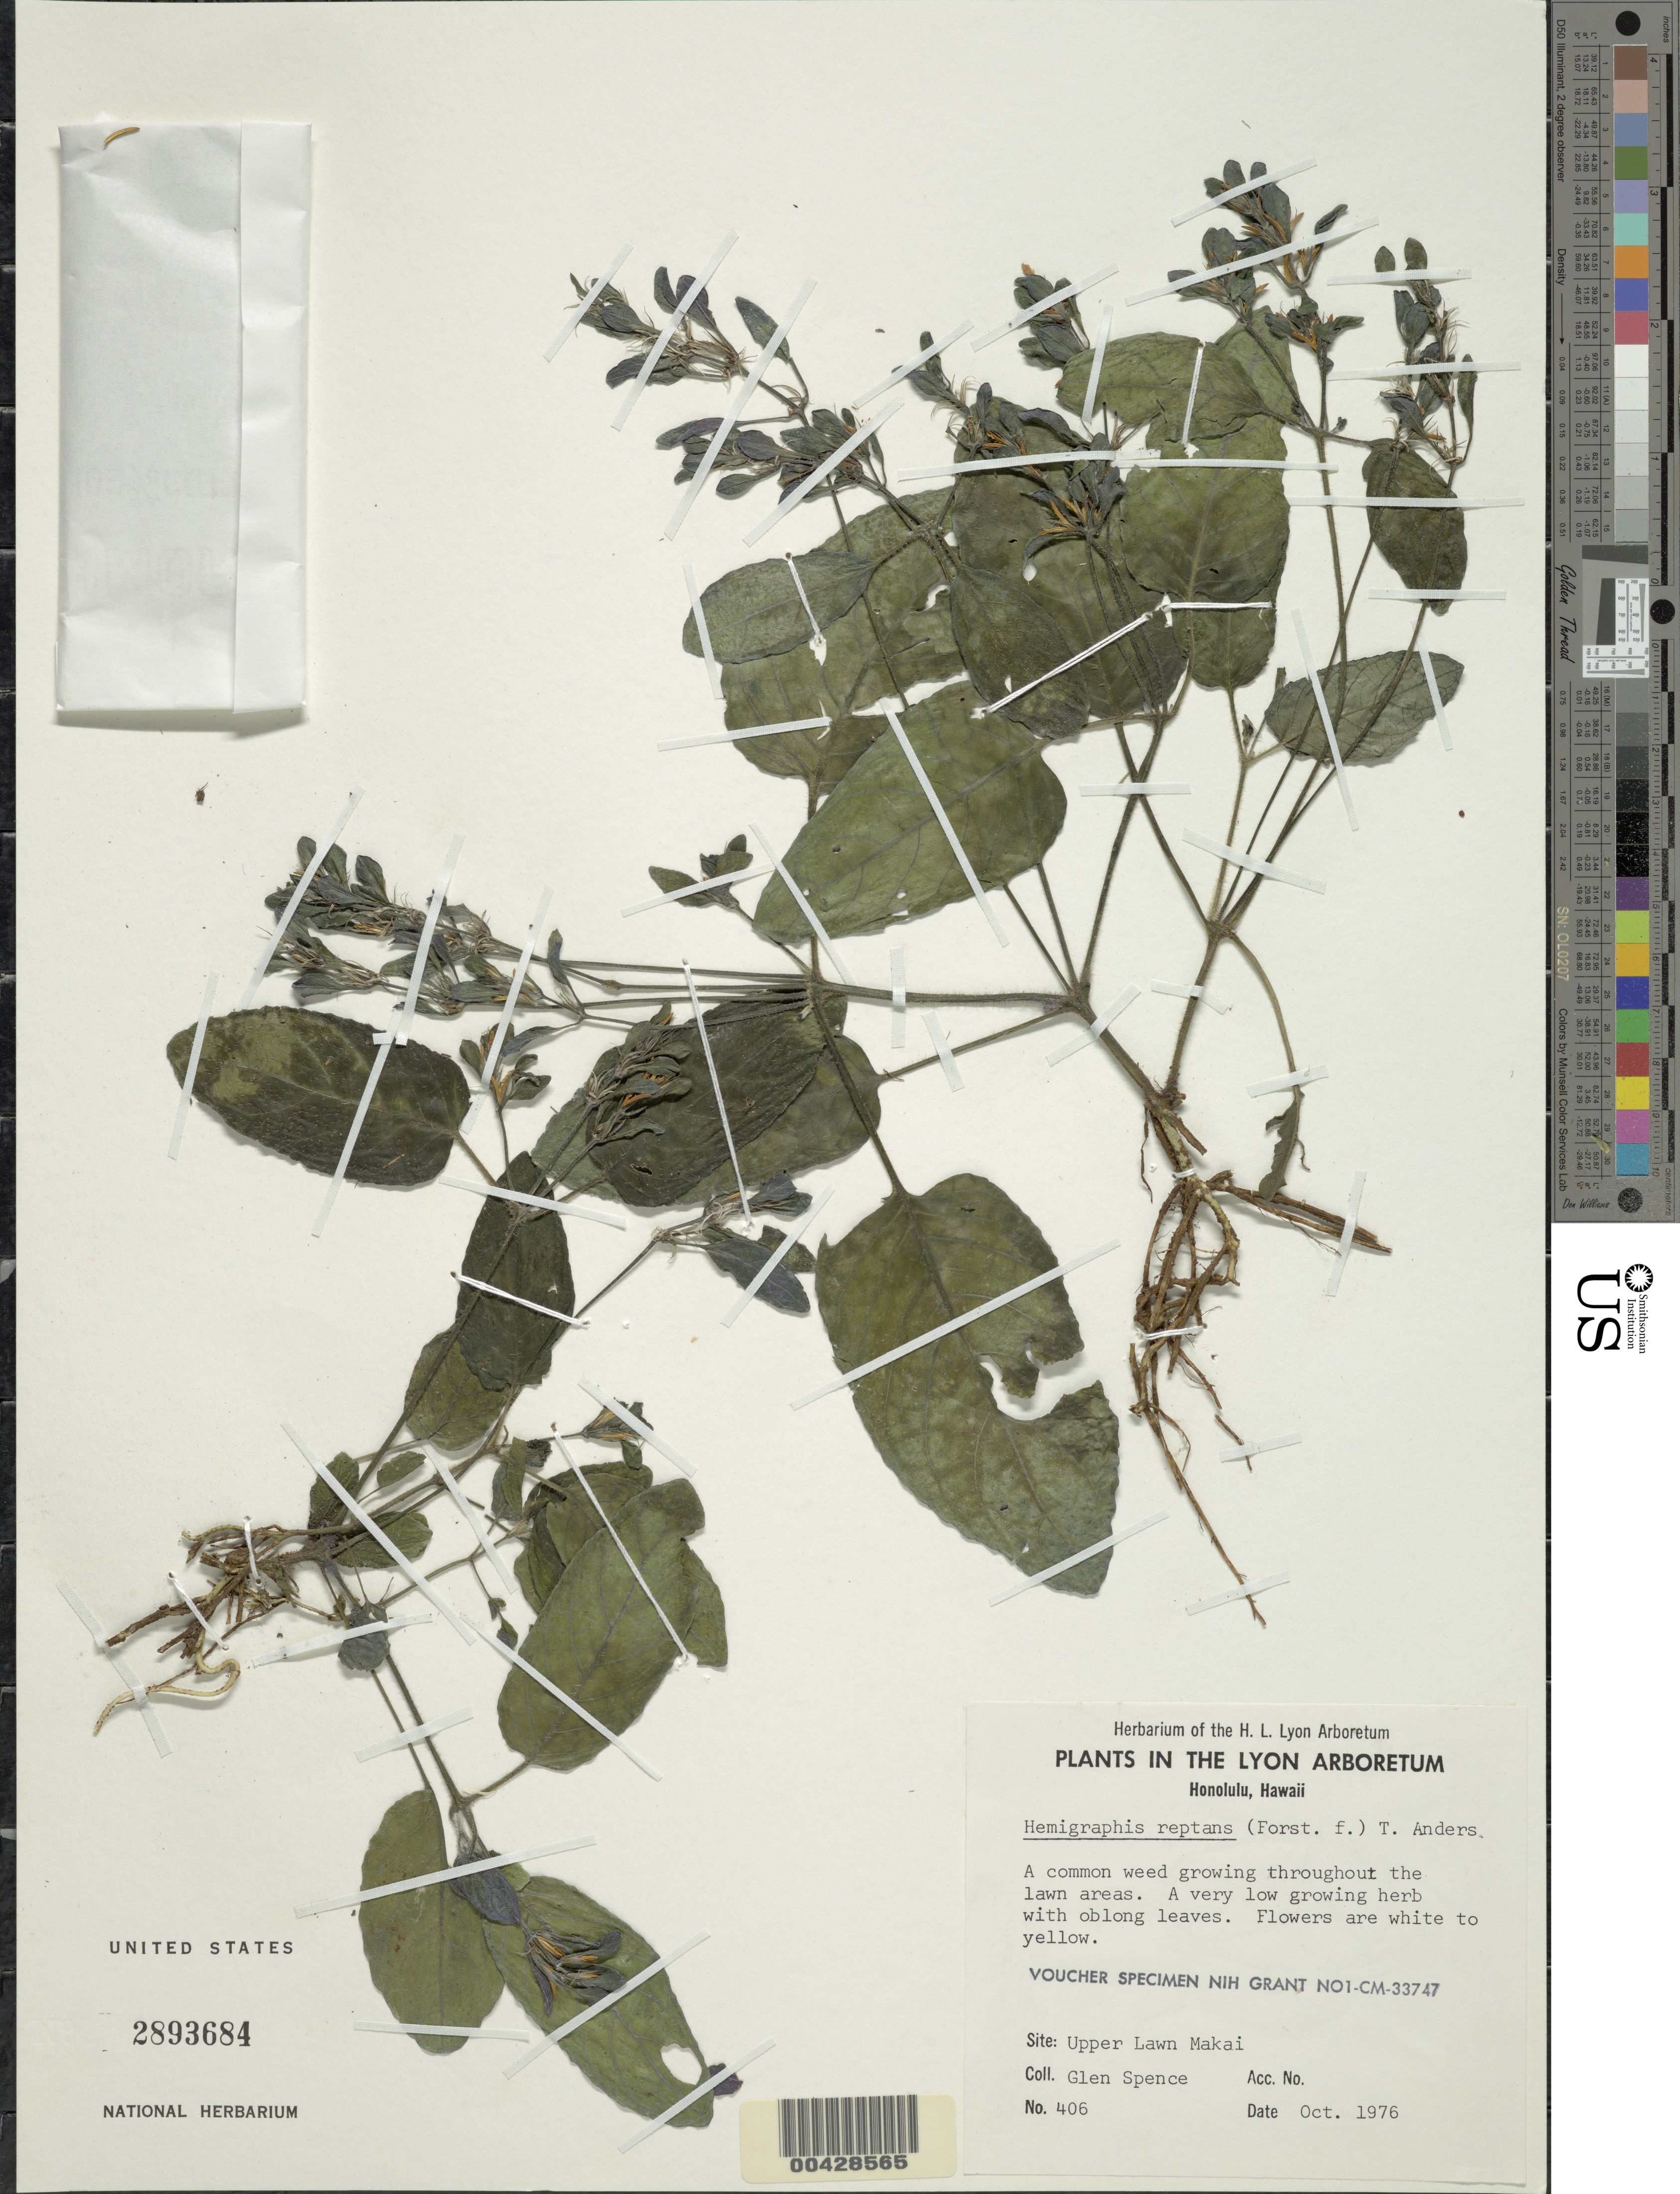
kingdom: Plantae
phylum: Tracheophyta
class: Magnoliopsida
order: Lamiales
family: Acanthaceae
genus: Strobilanthes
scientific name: Strobilanthes reptans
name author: (G. Forst.) Moylan ex Y.F. Deng & J.R.I. Wood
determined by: Wagner, W. L., (BOT), Smithsonian Institution - National Museum of Natural History (UNITED STATES)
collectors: G. Spence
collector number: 406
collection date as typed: Oct 1976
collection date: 1976-10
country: United States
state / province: Hawaii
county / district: Honolulu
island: Oahu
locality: Lyon Arboretum, Upper Lawn Makai, Honolulu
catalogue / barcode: US 2893684